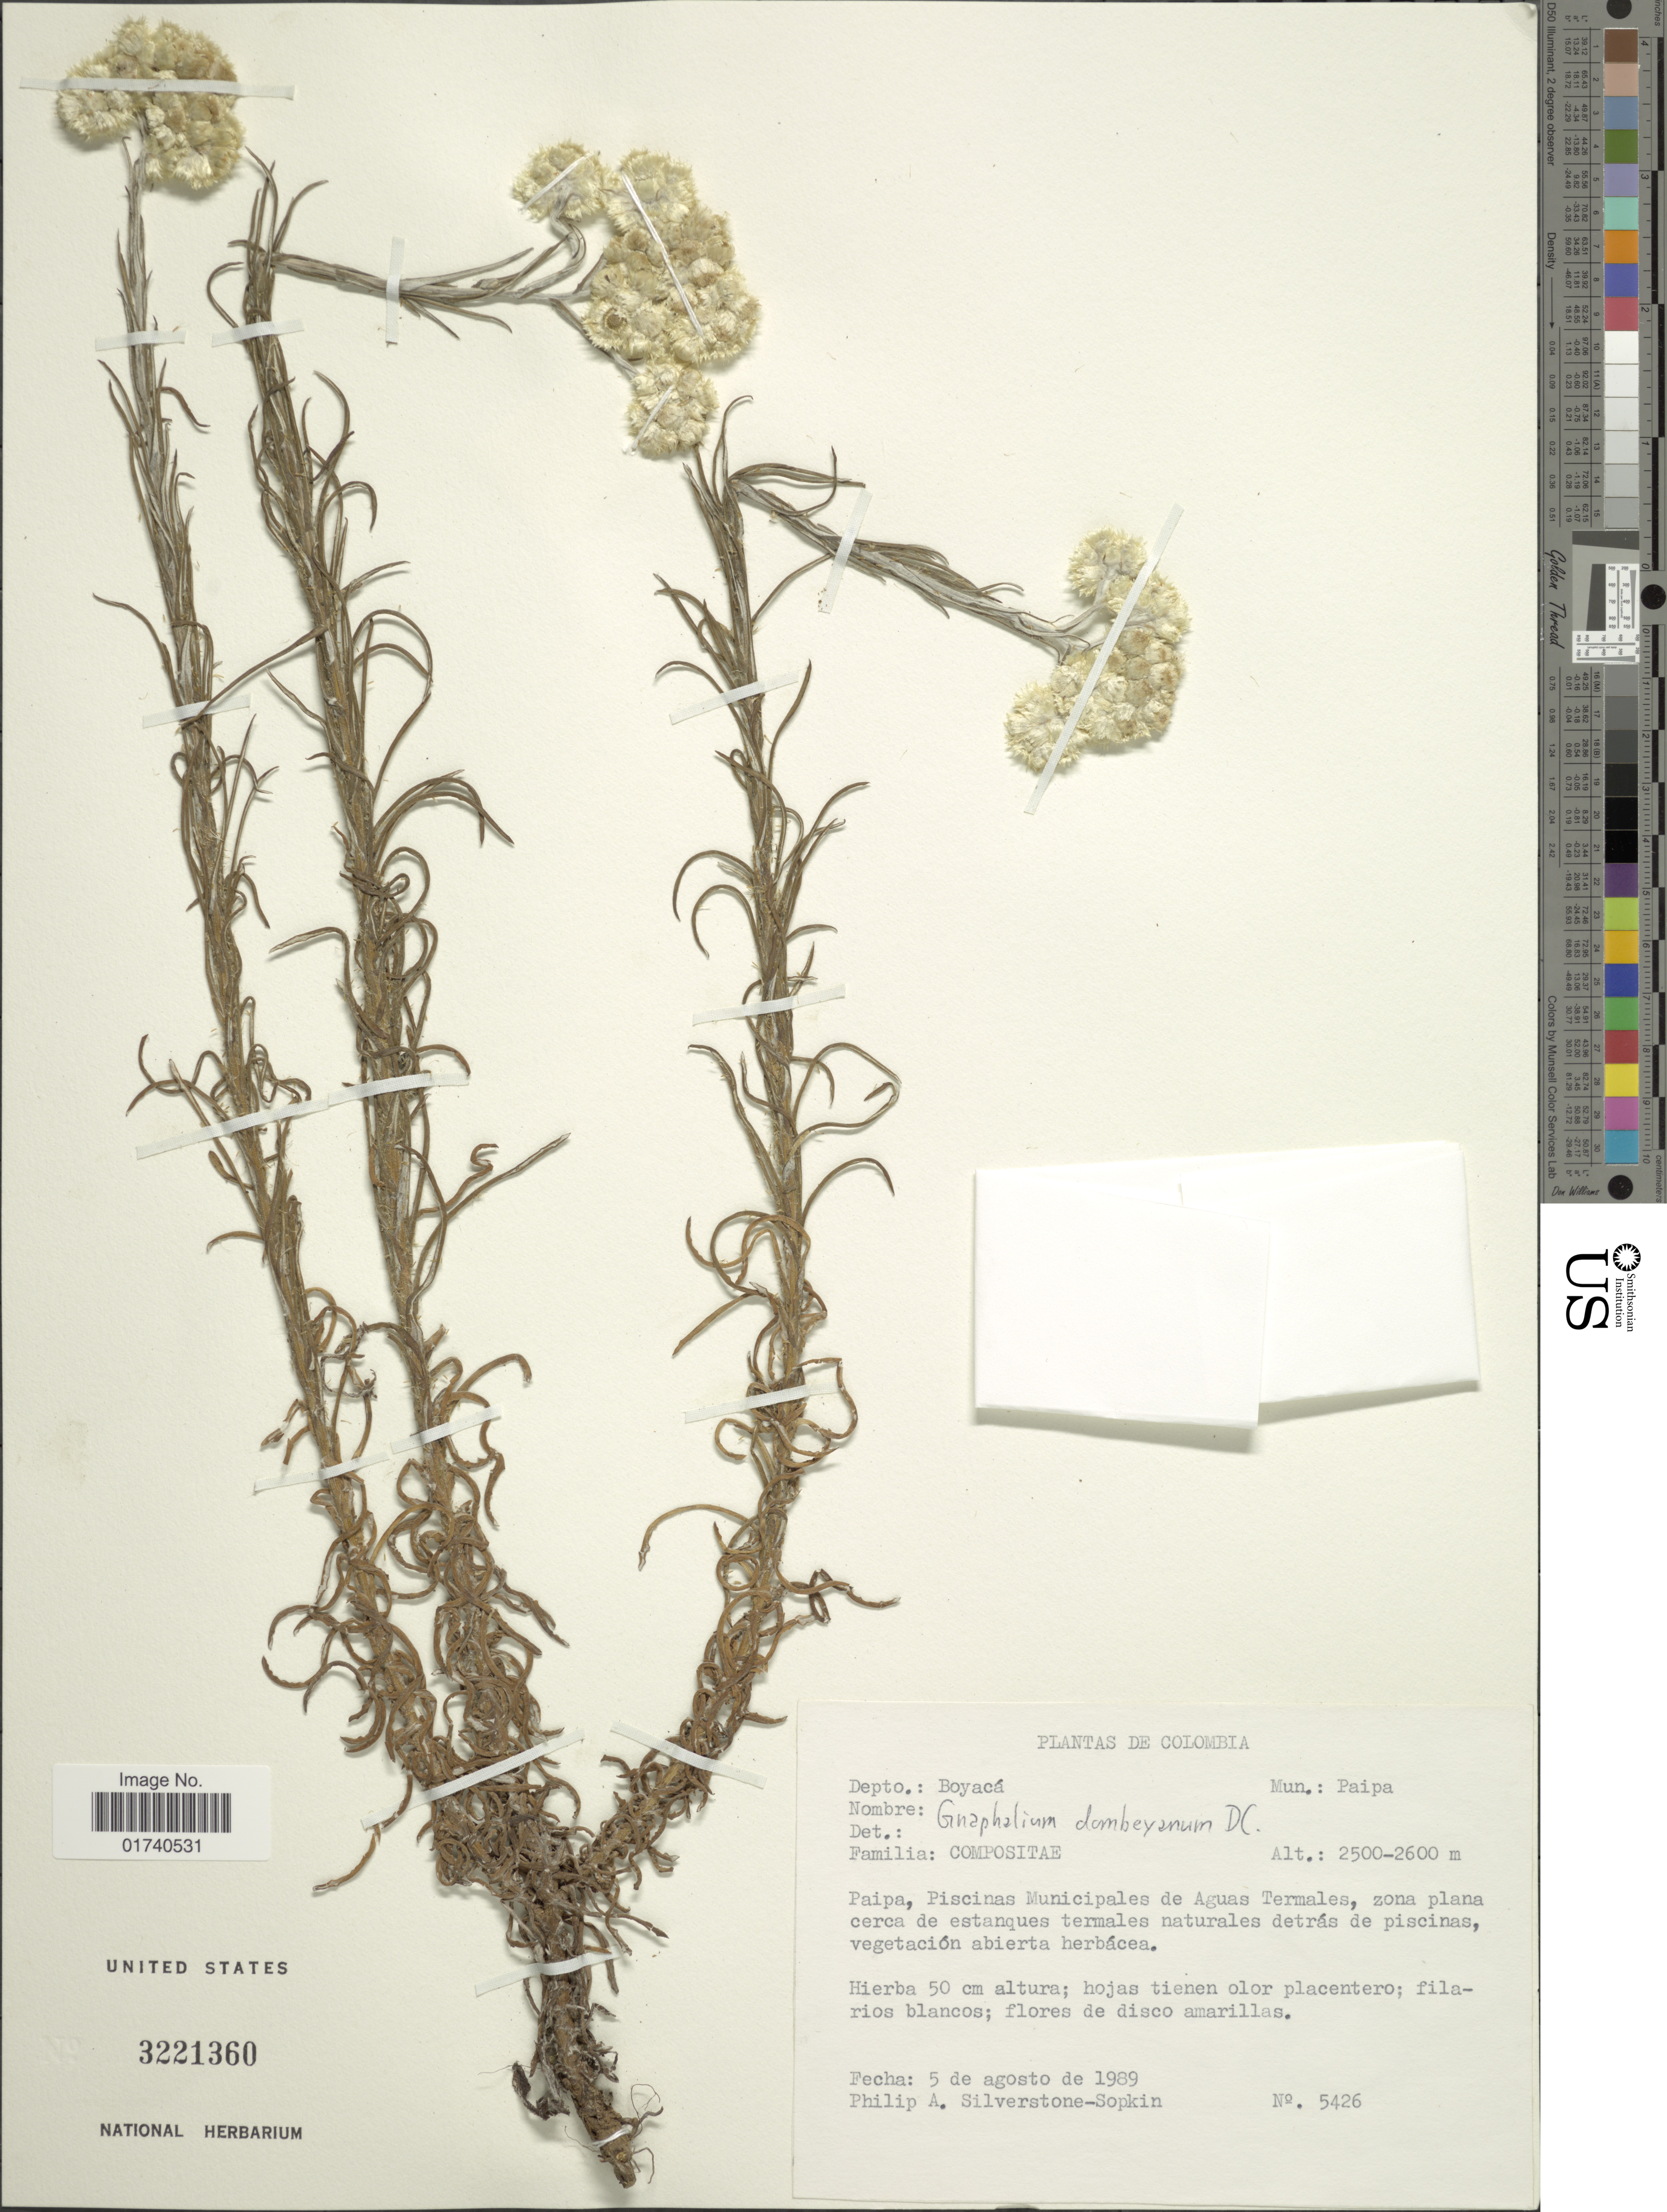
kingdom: Plantae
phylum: Tracheophyta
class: Magnoliopsida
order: Asterales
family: Asteraceae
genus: Pseudognaphalium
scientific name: Pseudognaphalium dombeyanum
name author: (DC.) Anderb.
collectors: P. A. Silverstone-Sopkin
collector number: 5426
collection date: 1989-08-05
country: Colombia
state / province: Boyacá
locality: Depto.: Boyaca. Mun.: Paipa. Piscinas Municipales de Aguas Termales, zona plana cerca de estanques termales naturales detras de piscinas, vegetation abierta herbacea.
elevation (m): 2500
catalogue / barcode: US 3221360